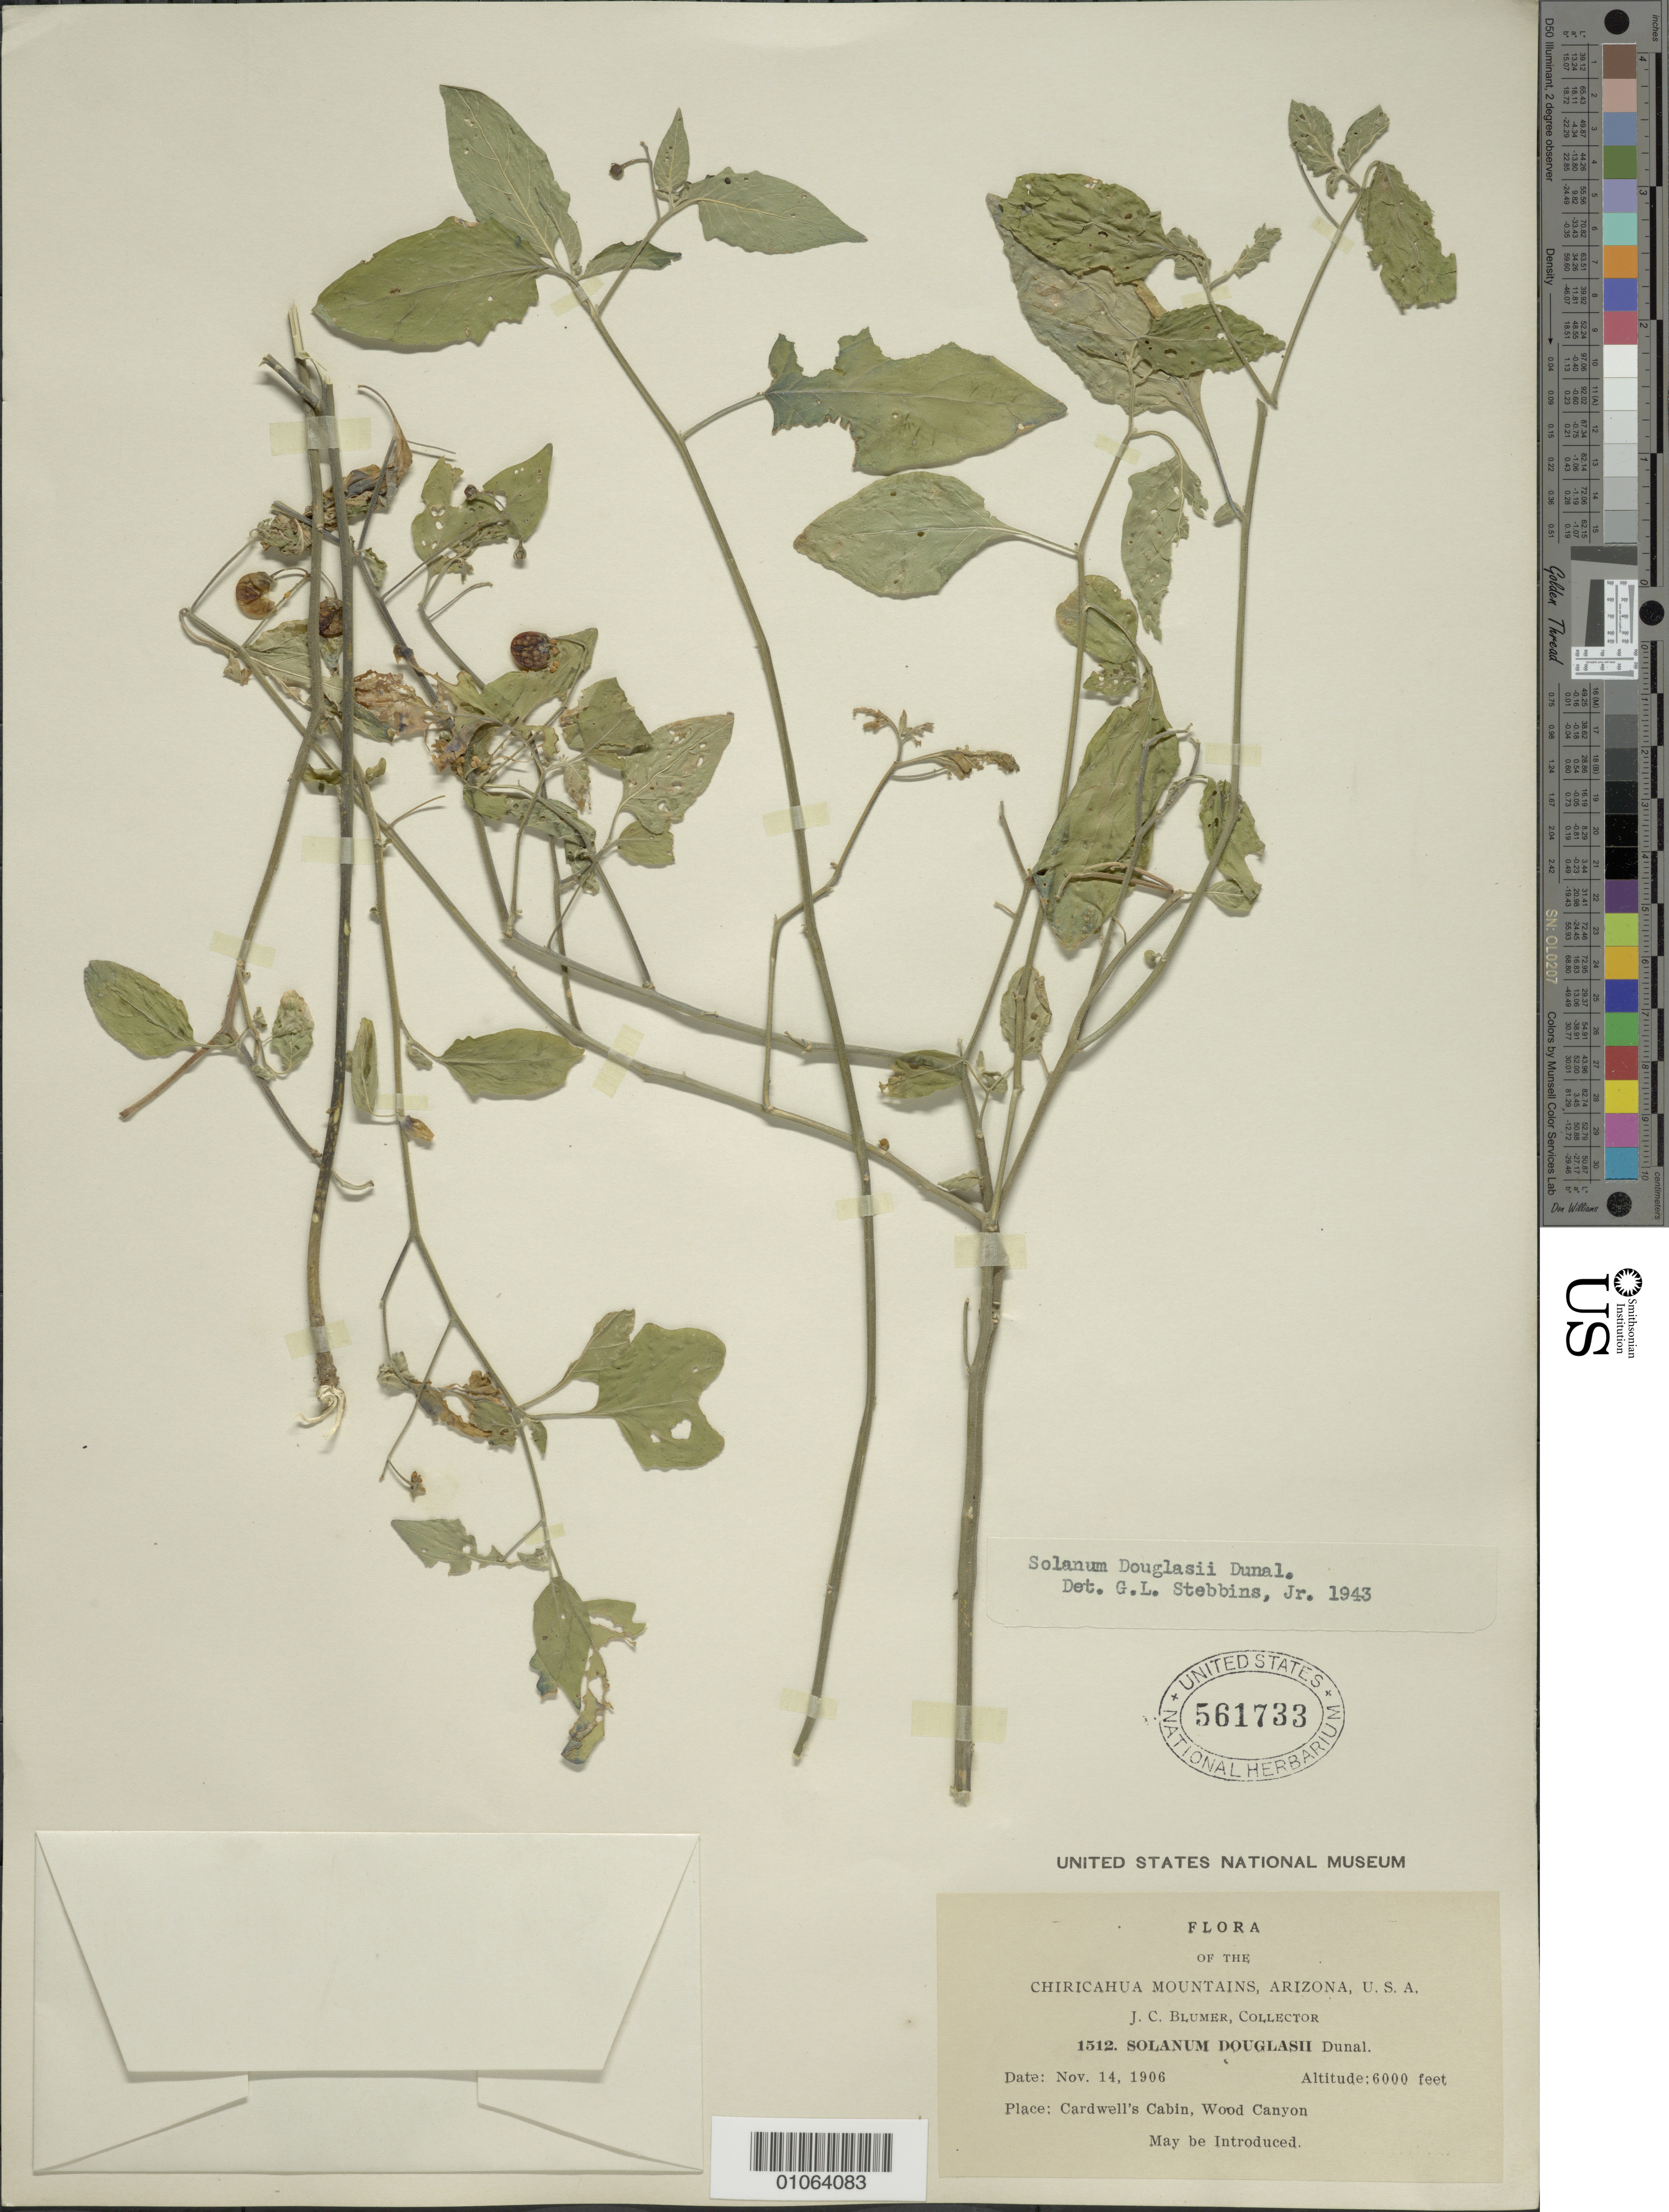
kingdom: Plantae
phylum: Tracheophyta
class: Magnoliopsida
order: Solanales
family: Solanaceae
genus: Solanum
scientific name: Solanum douglasii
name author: Dunal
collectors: J. C. Blumer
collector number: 1512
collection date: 1906-11-14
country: United States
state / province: Arizona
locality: The Chiricahua Mountains. Cardwell's Cabin, Wood Canyon.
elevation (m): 1829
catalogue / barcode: US 561733